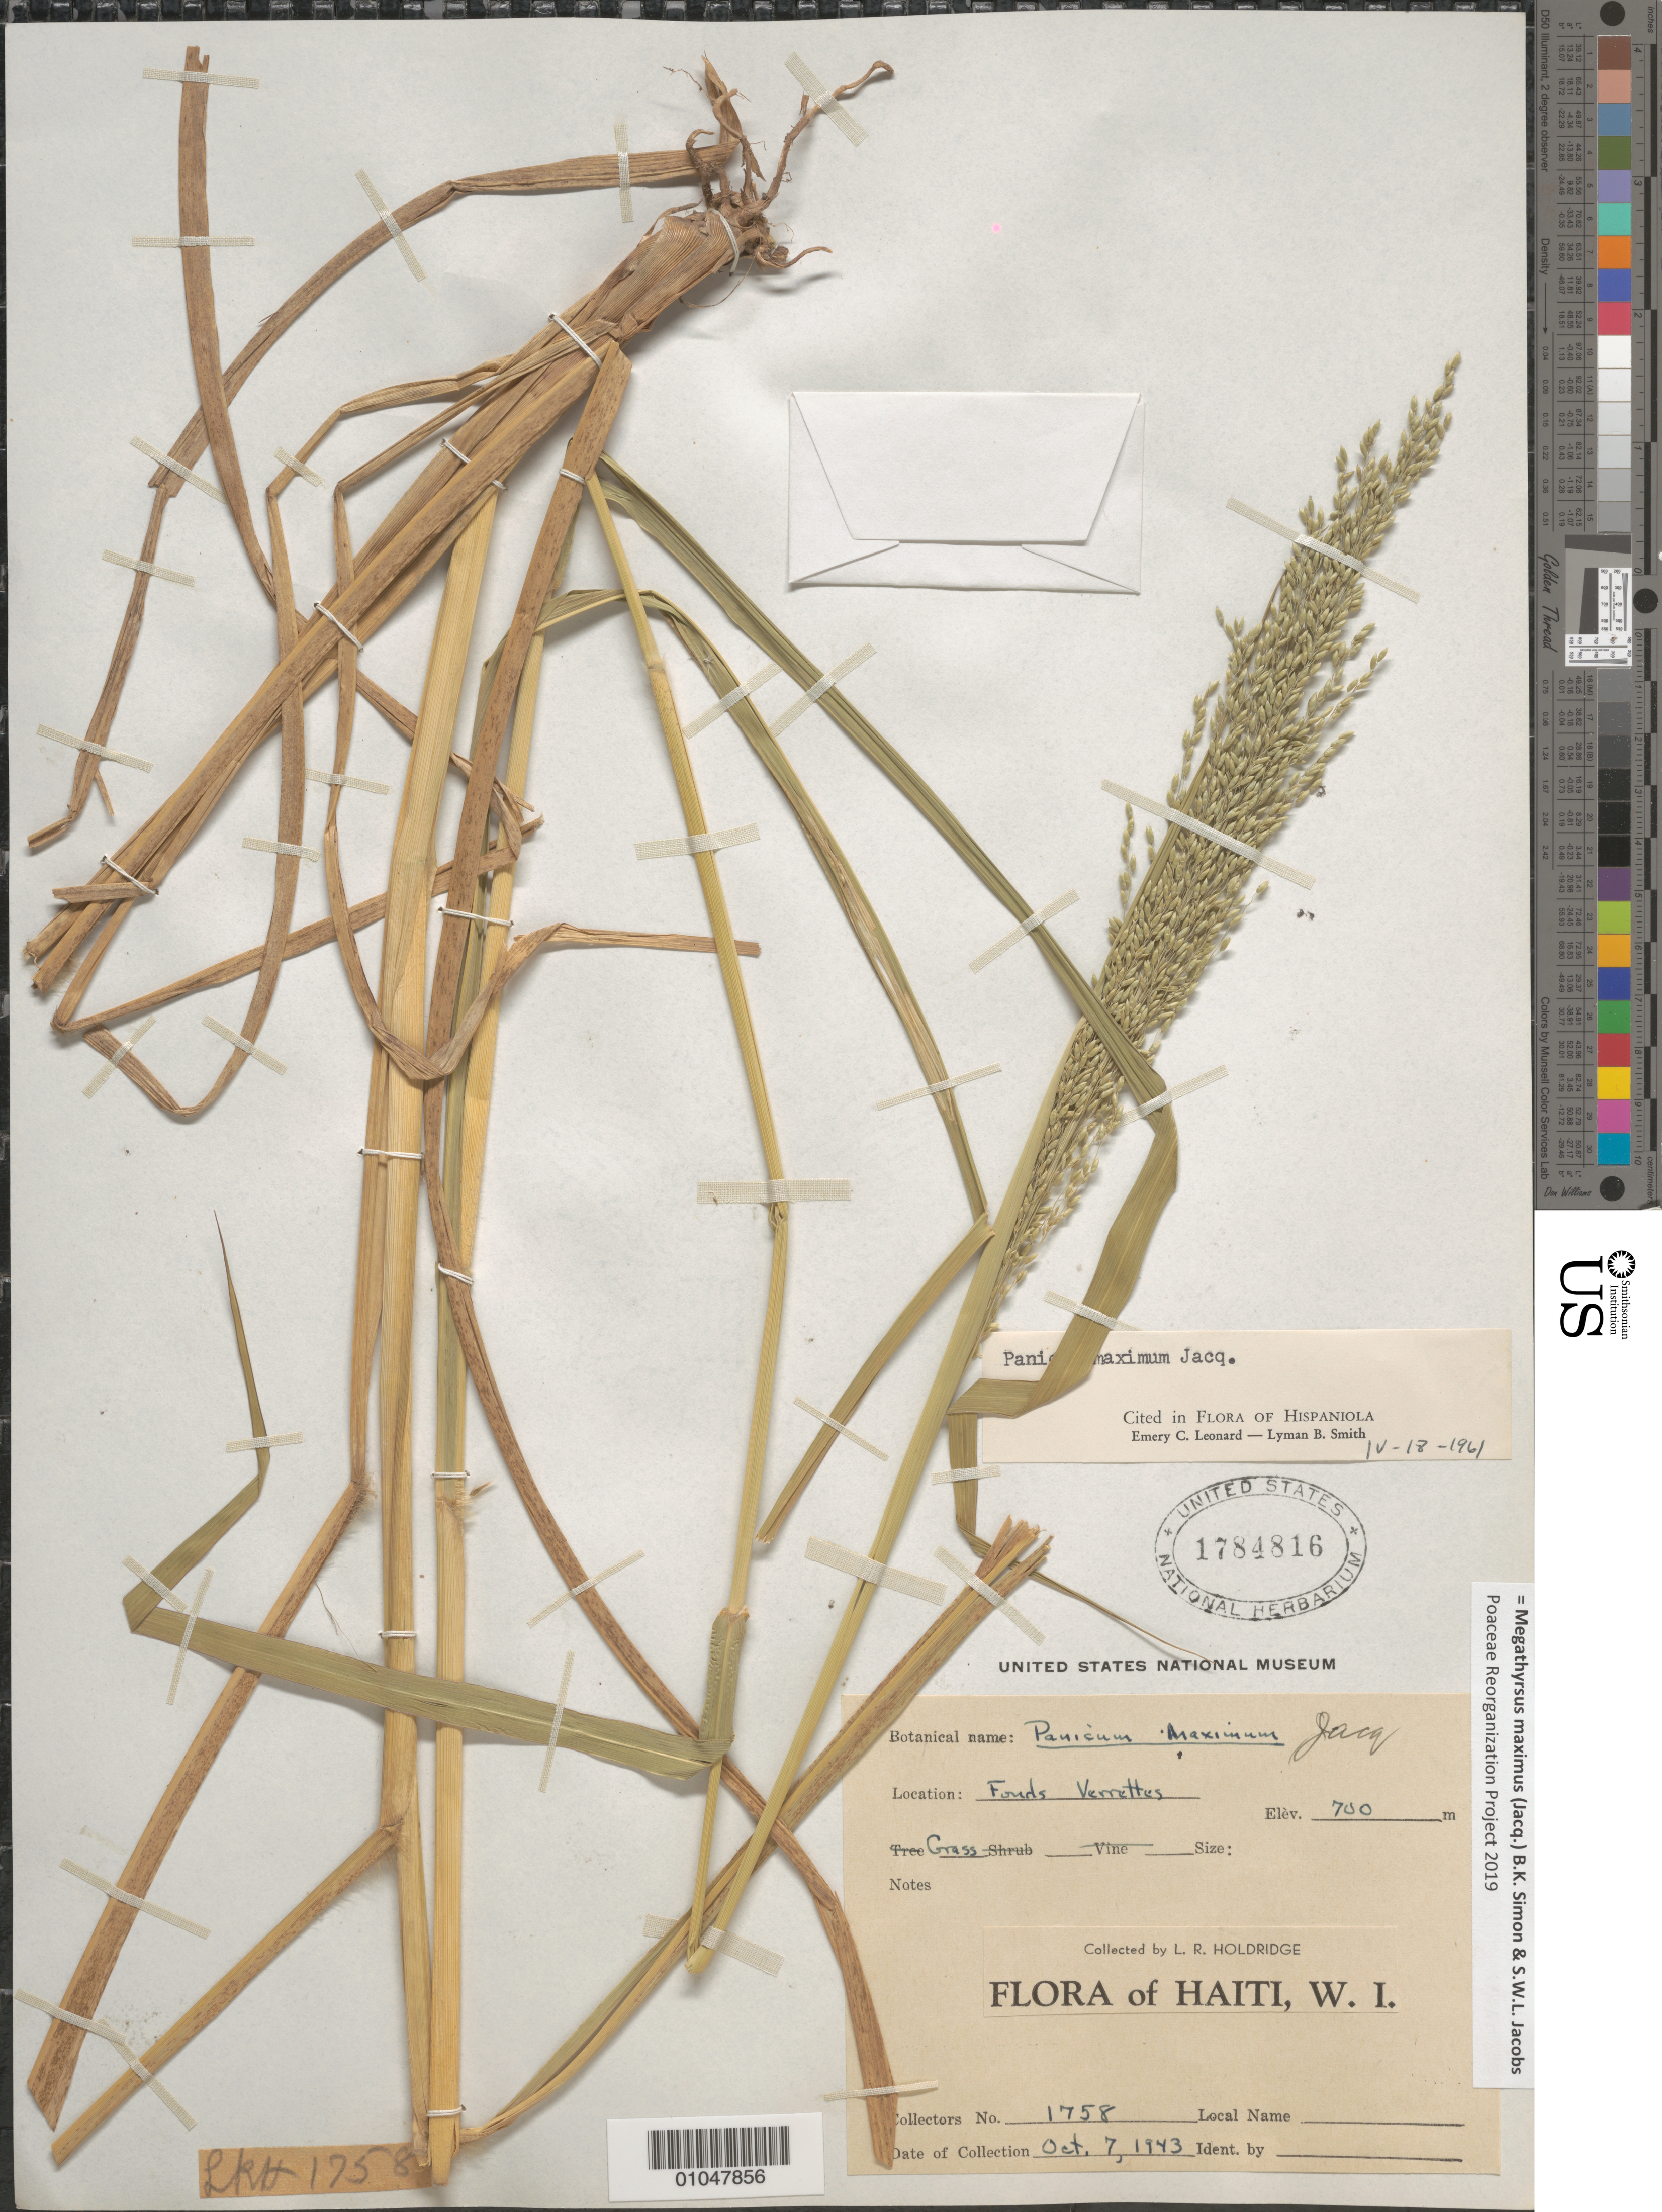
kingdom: Plantae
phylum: Tracheophyta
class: Liliopsida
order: Poales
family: Poaceae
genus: Panicum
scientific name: Panicum maximum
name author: Jacq.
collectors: L. Holdridge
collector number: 1758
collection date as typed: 07 Oct 1943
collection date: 1943-10-07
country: Haiti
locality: Fords Verrettes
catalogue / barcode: US 1784816